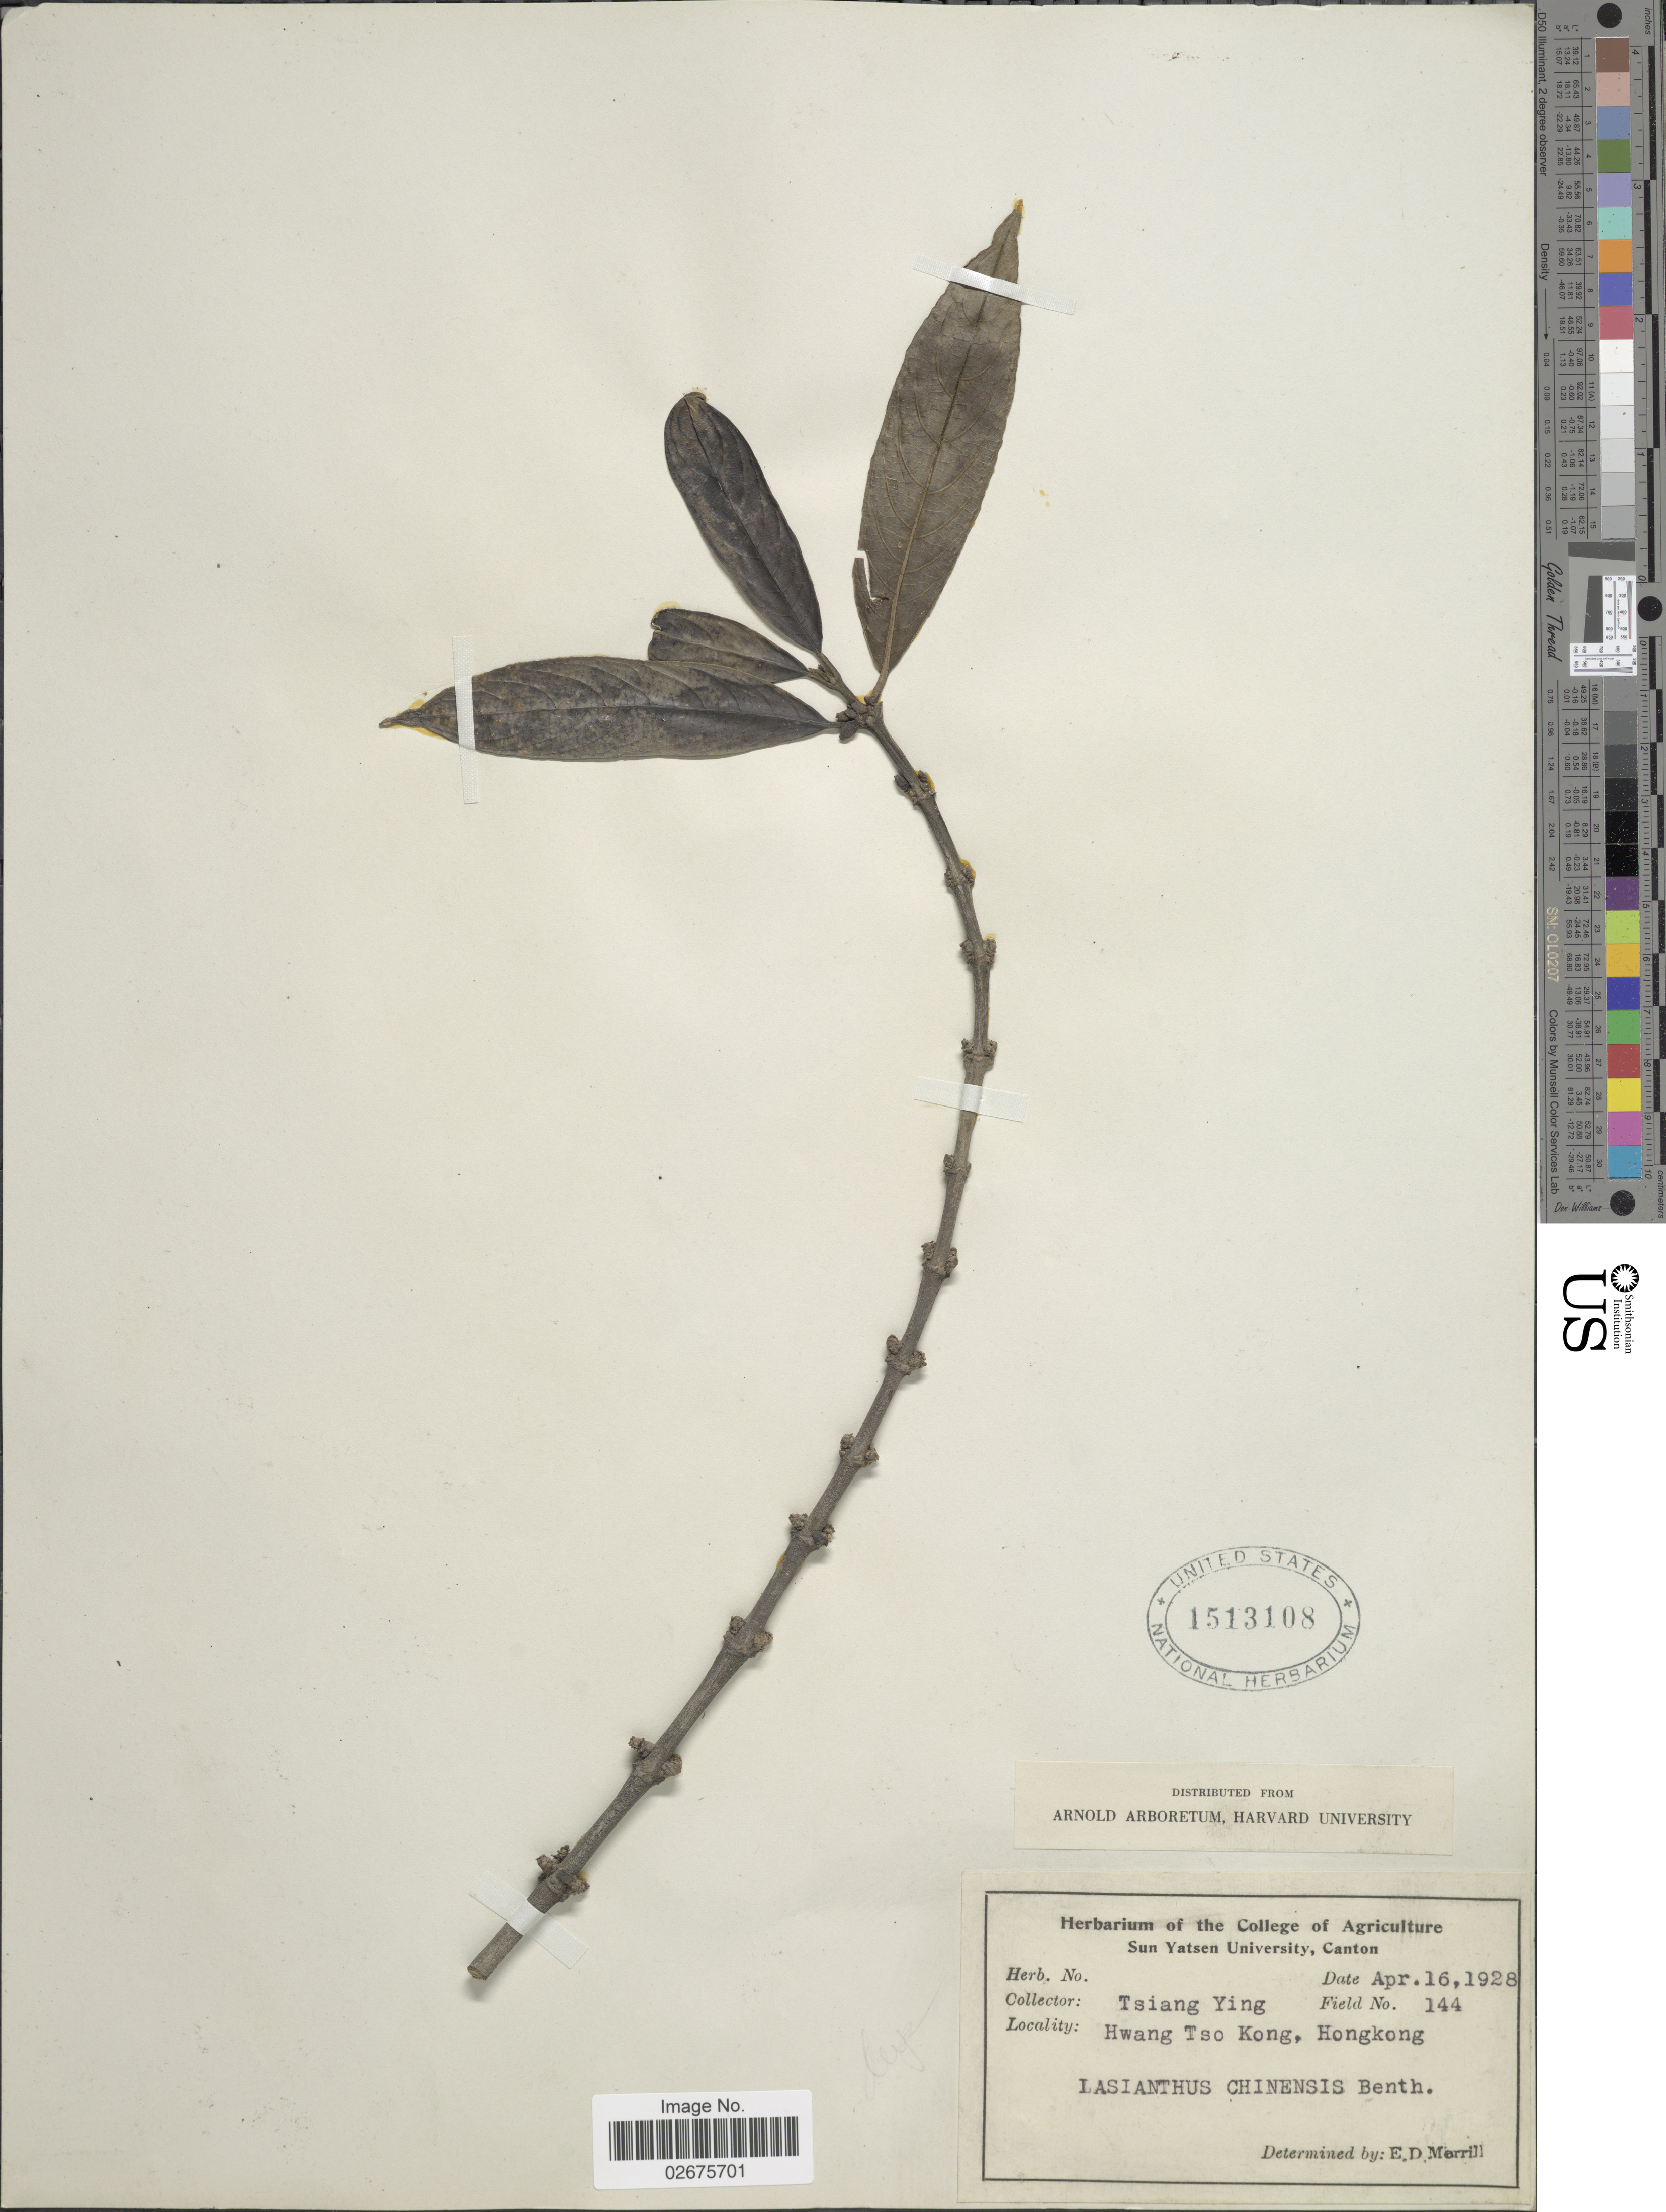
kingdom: Plantae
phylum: Tracheophyta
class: Magnoliopsida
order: Gentianales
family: Rubiaceae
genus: Lasianthus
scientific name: Lasianthus chinensis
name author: (Champ. ex Benth.) Benth.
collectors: Y. Tsiang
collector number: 144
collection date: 1928-04-16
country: China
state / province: Hong Kong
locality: Hwang Tso Kong, Hongkong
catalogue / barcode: US 1513108